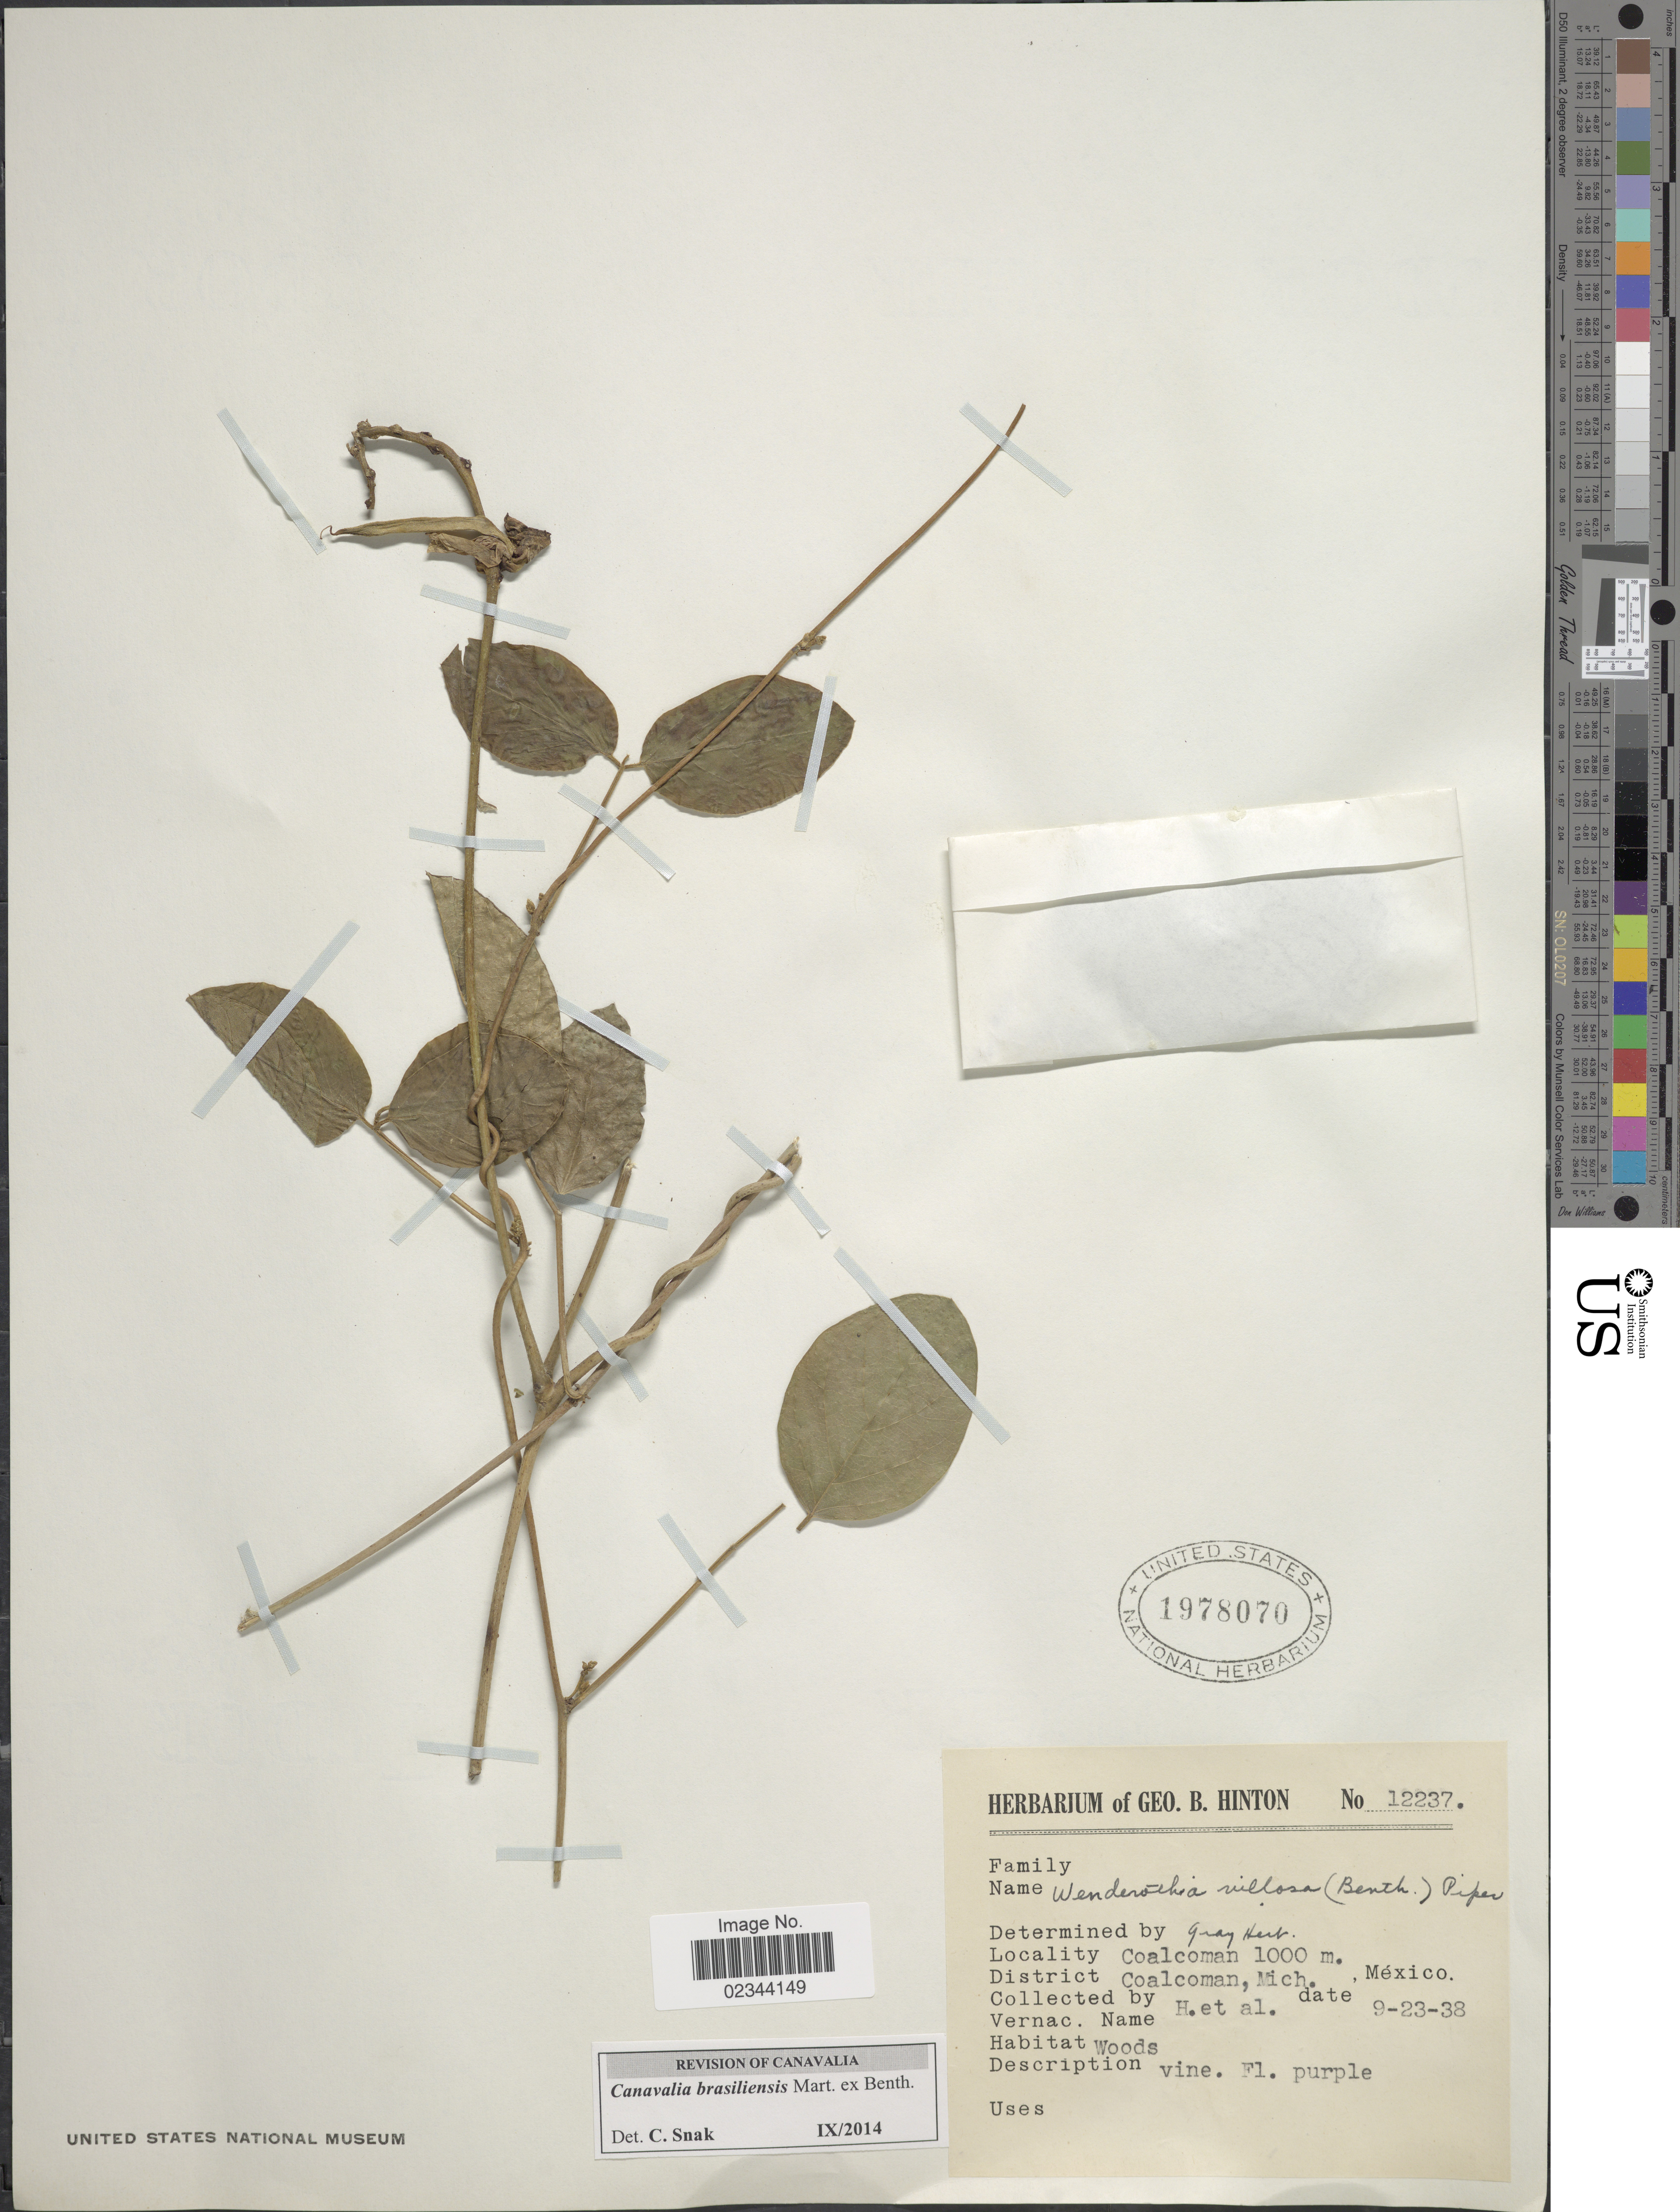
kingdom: Plantae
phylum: Tracheophyta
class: Magnoliopsida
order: Fabales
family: Fabaceae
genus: Canavalia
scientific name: Canavalia brasiliensis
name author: Mart. ex Benth.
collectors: G. B. Hinton & et al.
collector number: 12237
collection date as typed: Transcribed d/m/y: 23/9/38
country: Mexico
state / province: Michoacán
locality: Coalcoman District Coalcoman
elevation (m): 1000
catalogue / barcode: US 1978070